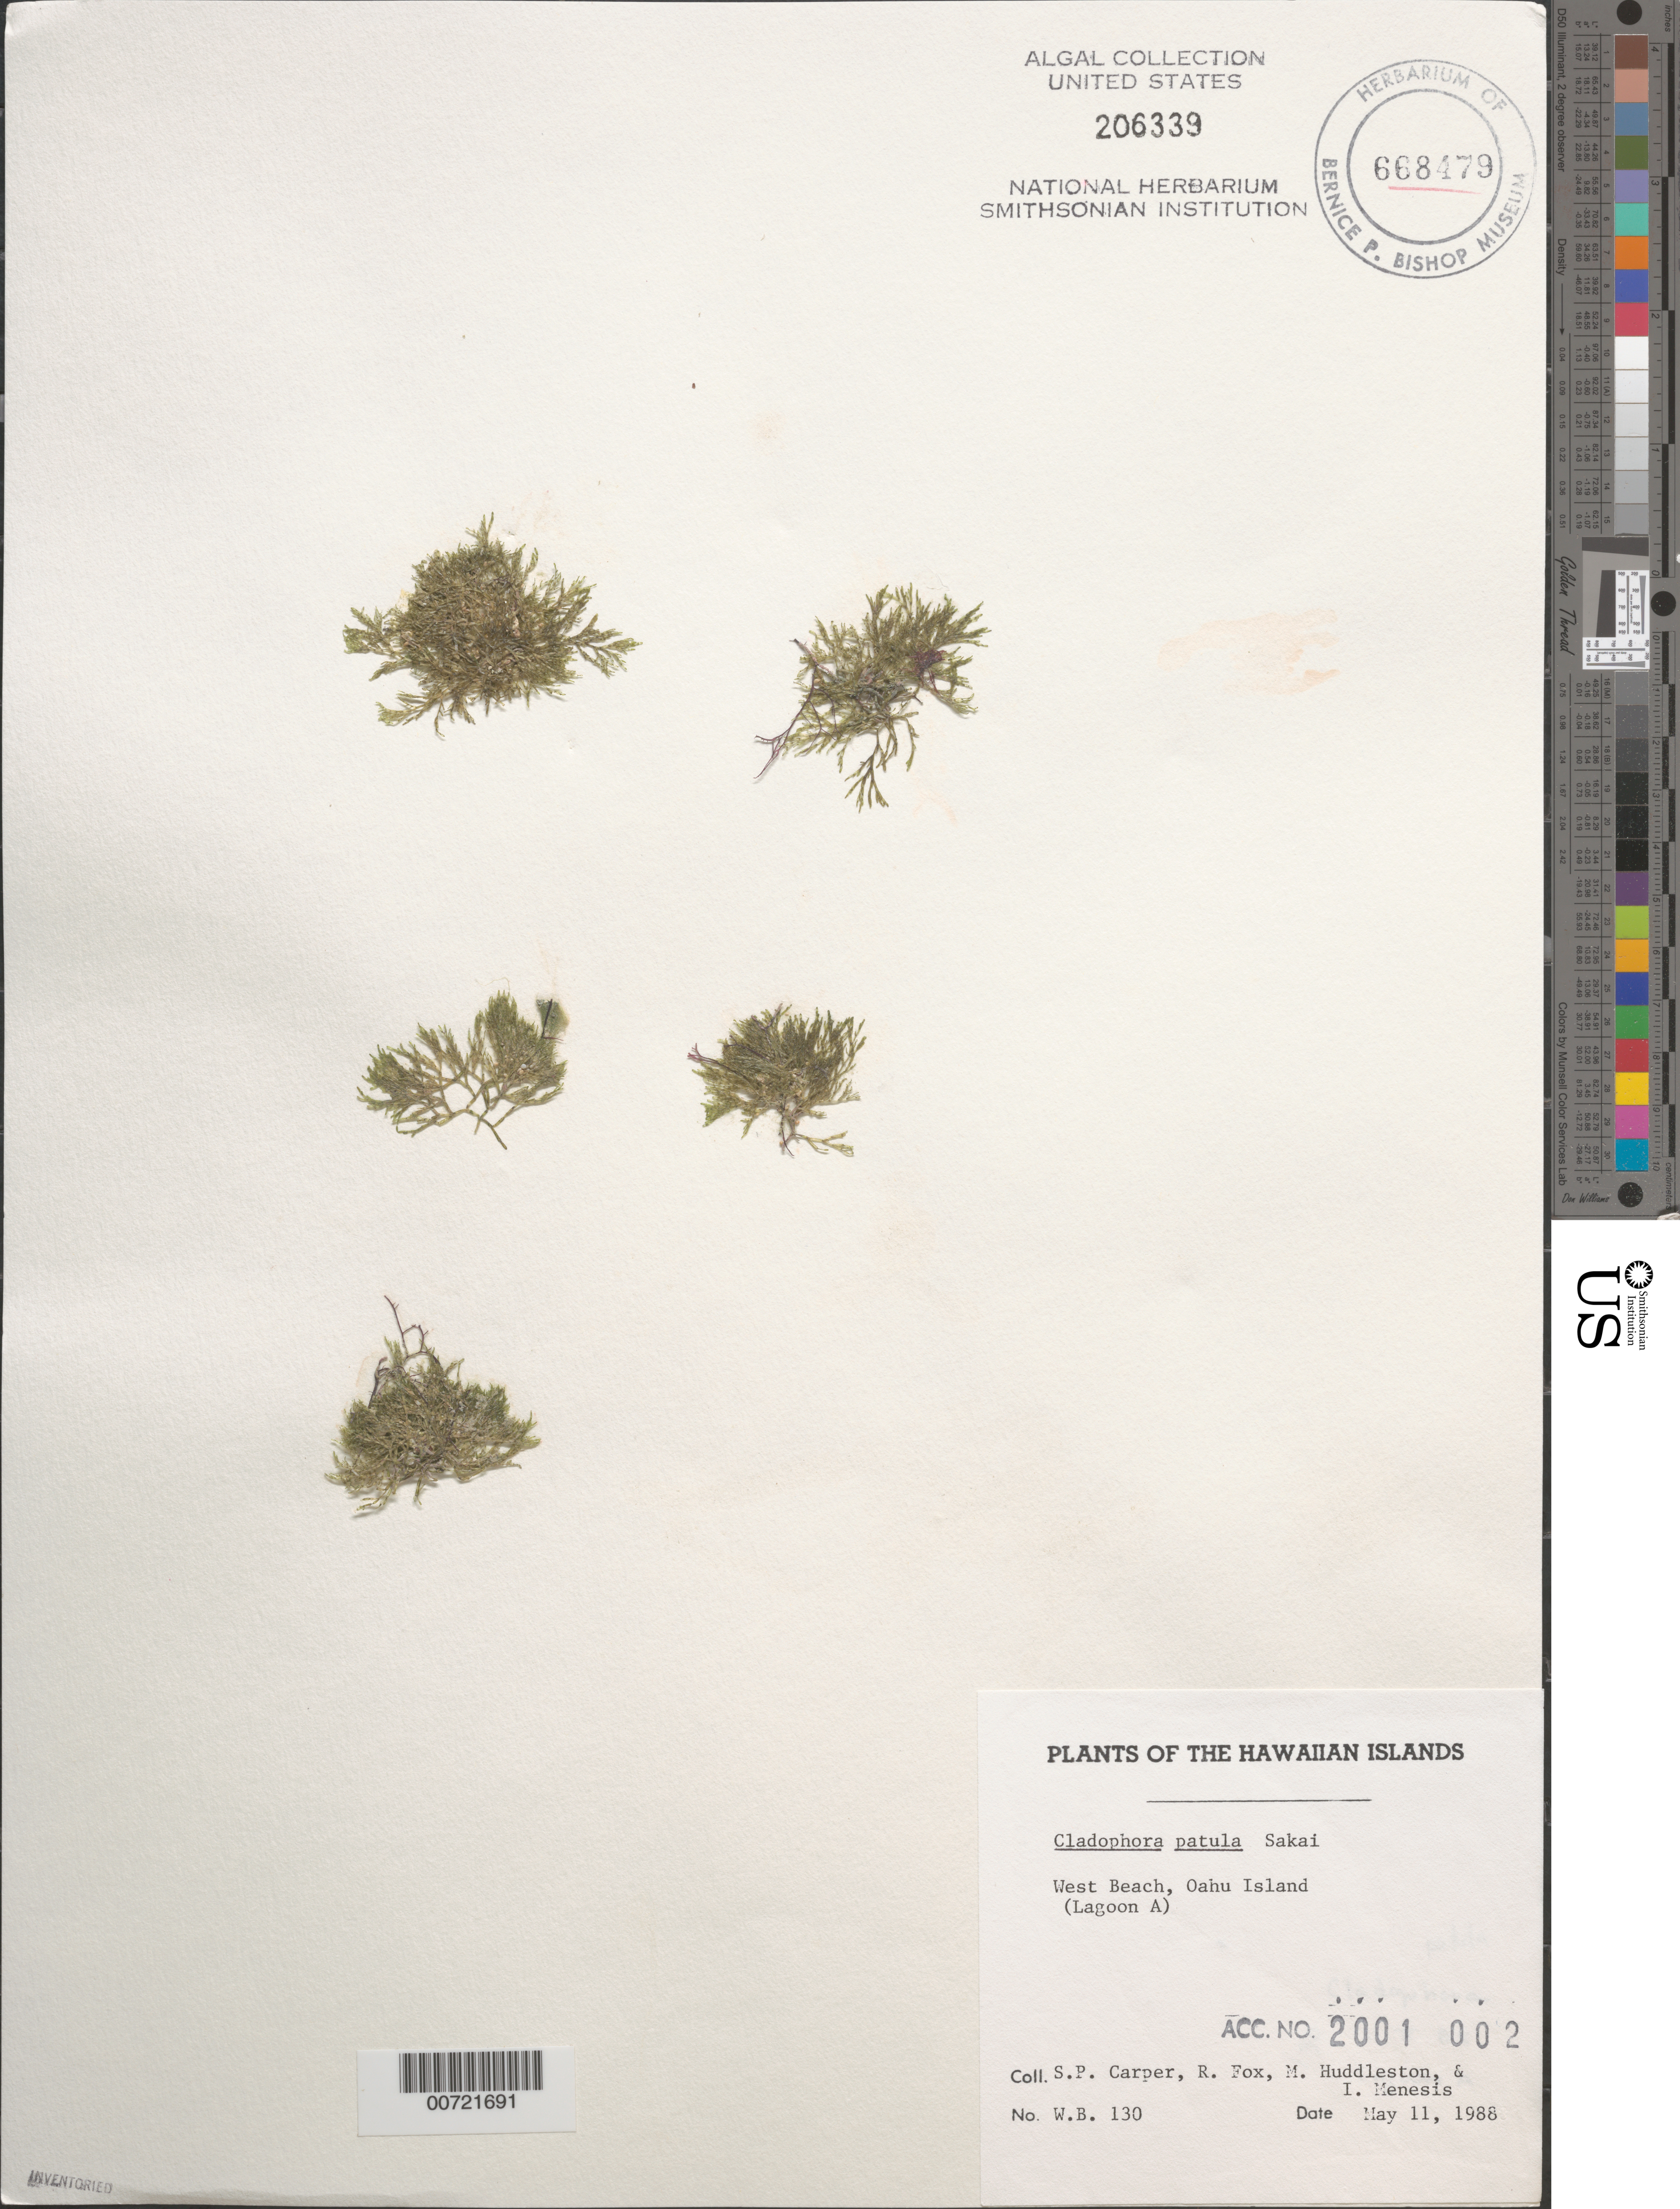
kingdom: Plantae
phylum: Chlorophyta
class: Ulvophyceae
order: Cladophorales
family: Cladophoraceae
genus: Lychaete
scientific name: Lychaete dotyana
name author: (W.J. Gilbert) M.J. Wynne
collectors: S. Carper, R. Fox, M. Huddleston & I. Menesis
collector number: WB 130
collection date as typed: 11 May 1988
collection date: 1988-05-11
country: United States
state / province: Hawaii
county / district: Honolulu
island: Oahu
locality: West Beach (Lagoon A)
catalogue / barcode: US 206339